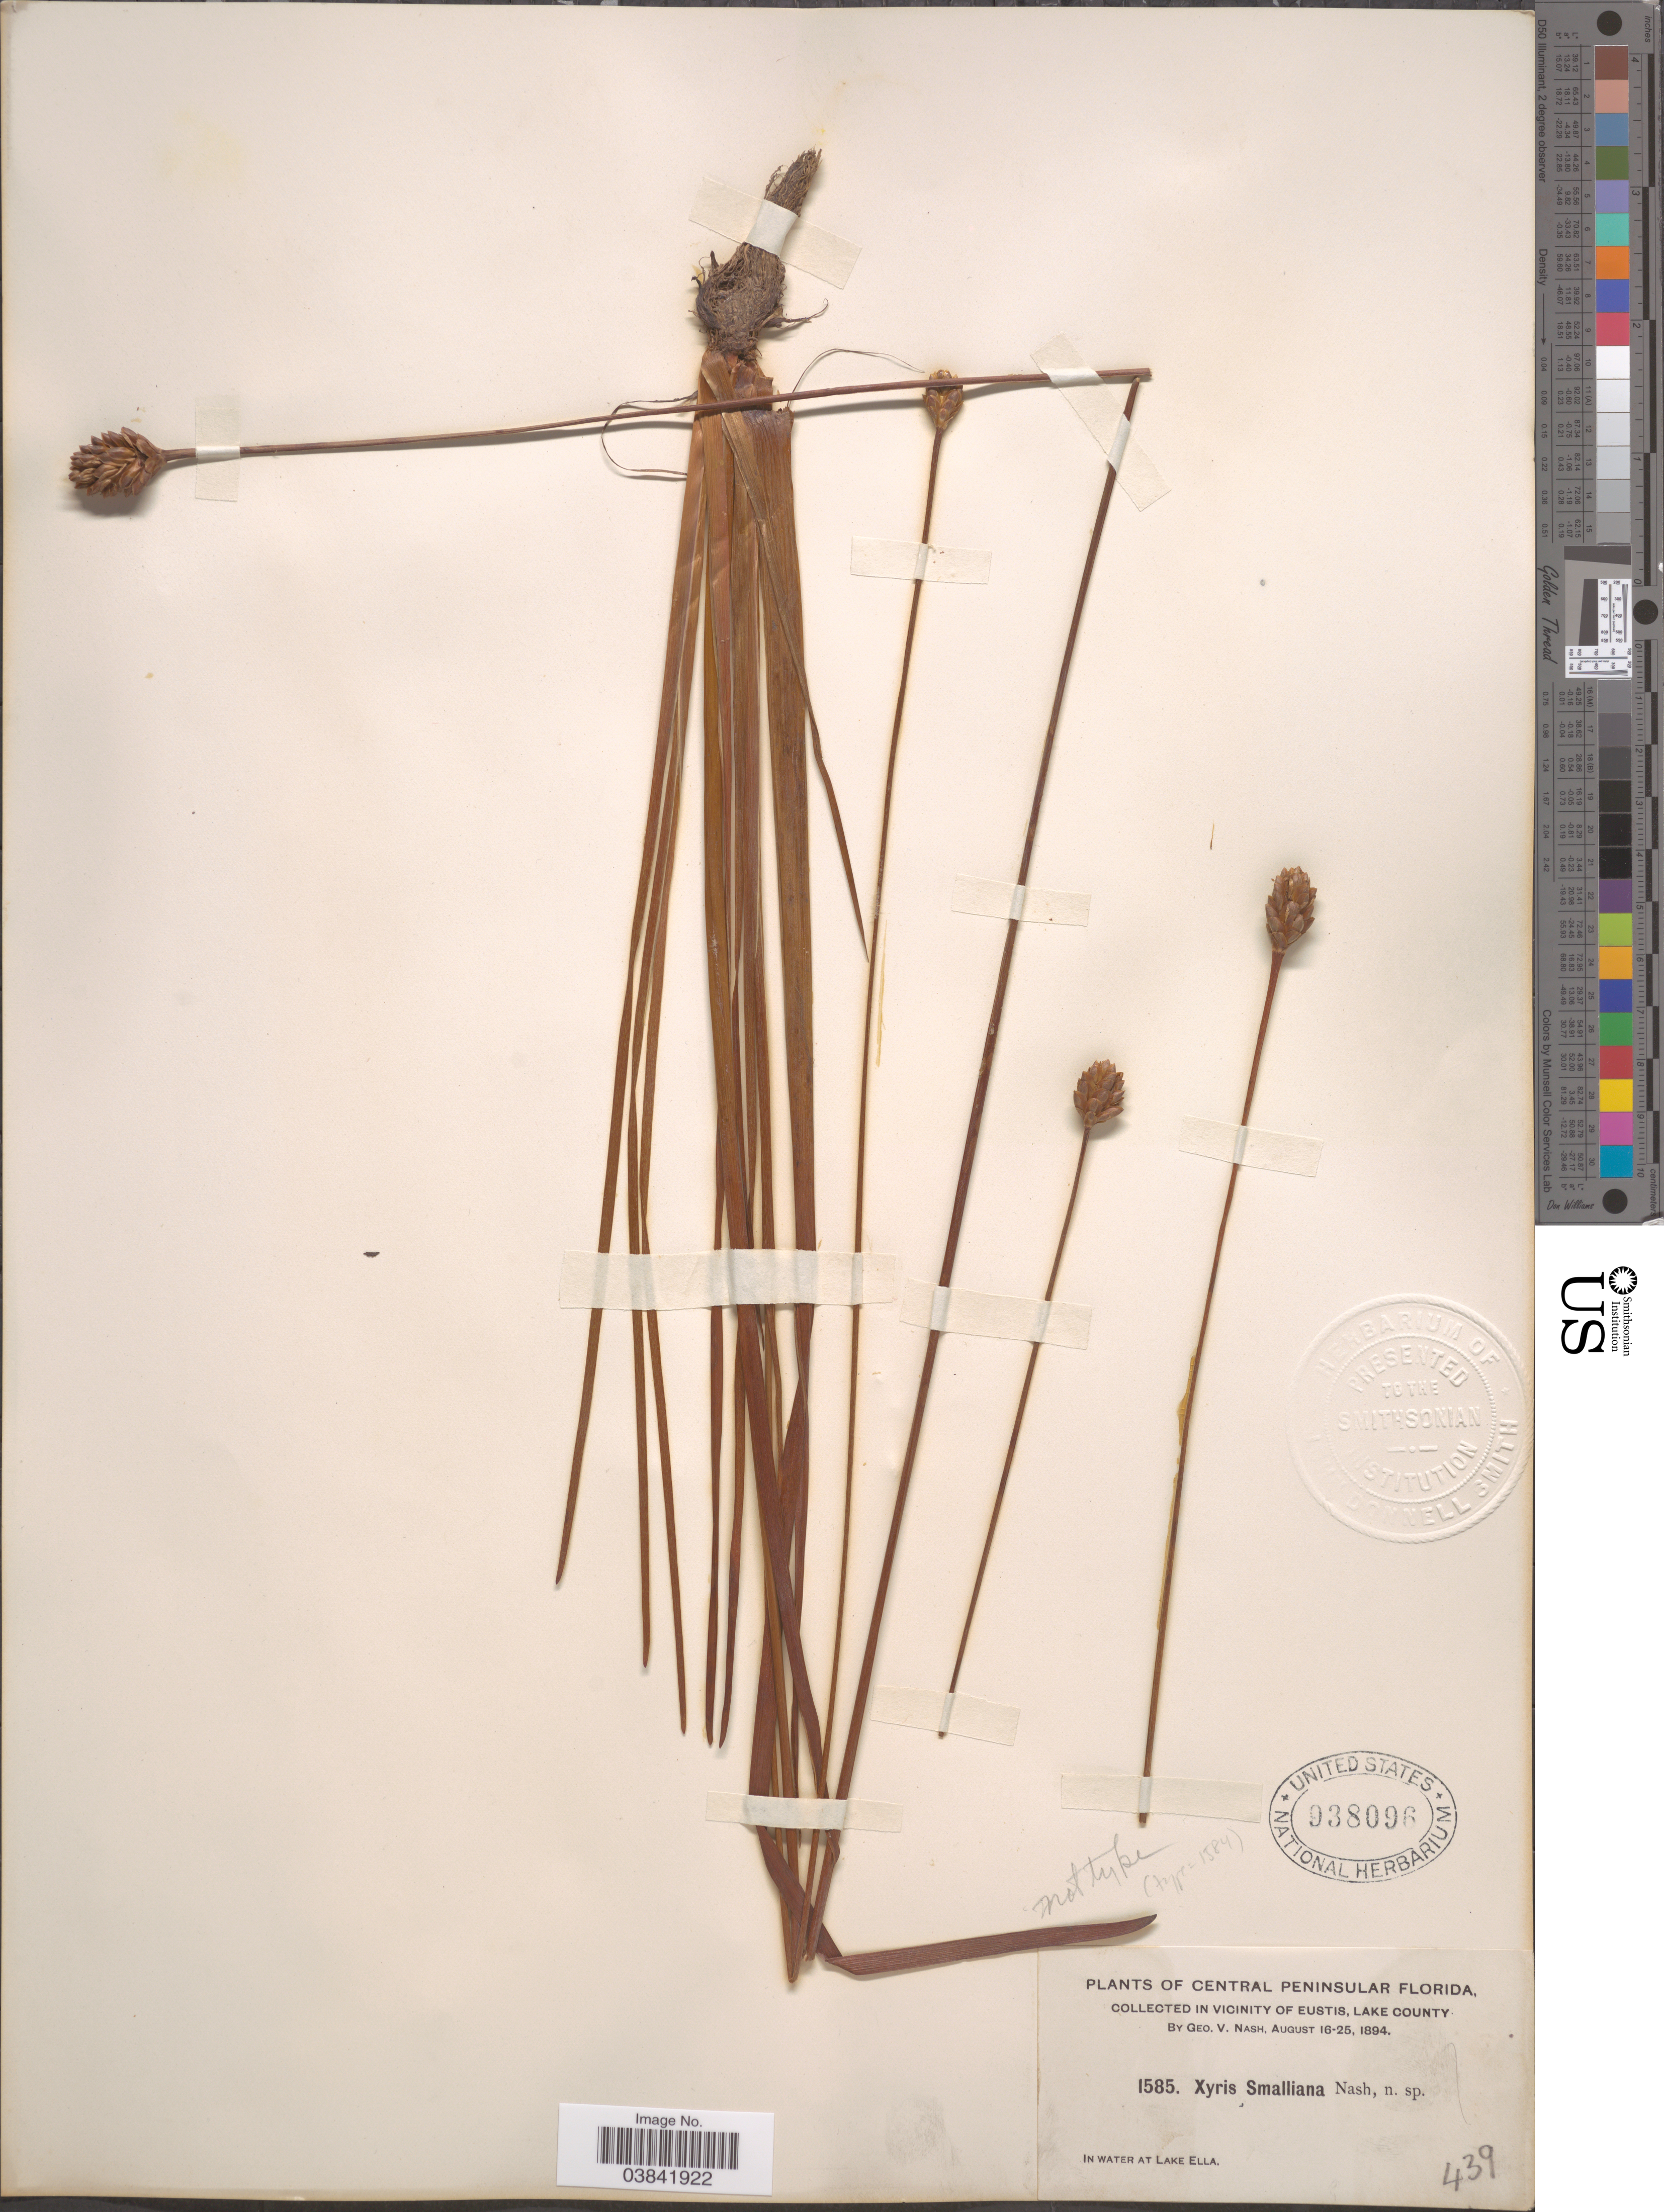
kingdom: Plantae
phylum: Tracheophyta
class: Liliopsida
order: Poales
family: Xyridaceae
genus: Xyris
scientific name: Xyris smalliana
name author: Nash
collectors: G. V. Nash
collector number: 1585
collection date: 1894-08-16/1894-08-25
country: United States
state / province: Florida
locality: Central Peninsular Florida, in vicinity of Eustis, Lake County. In water at Lake Ella.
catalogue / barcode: US 938096